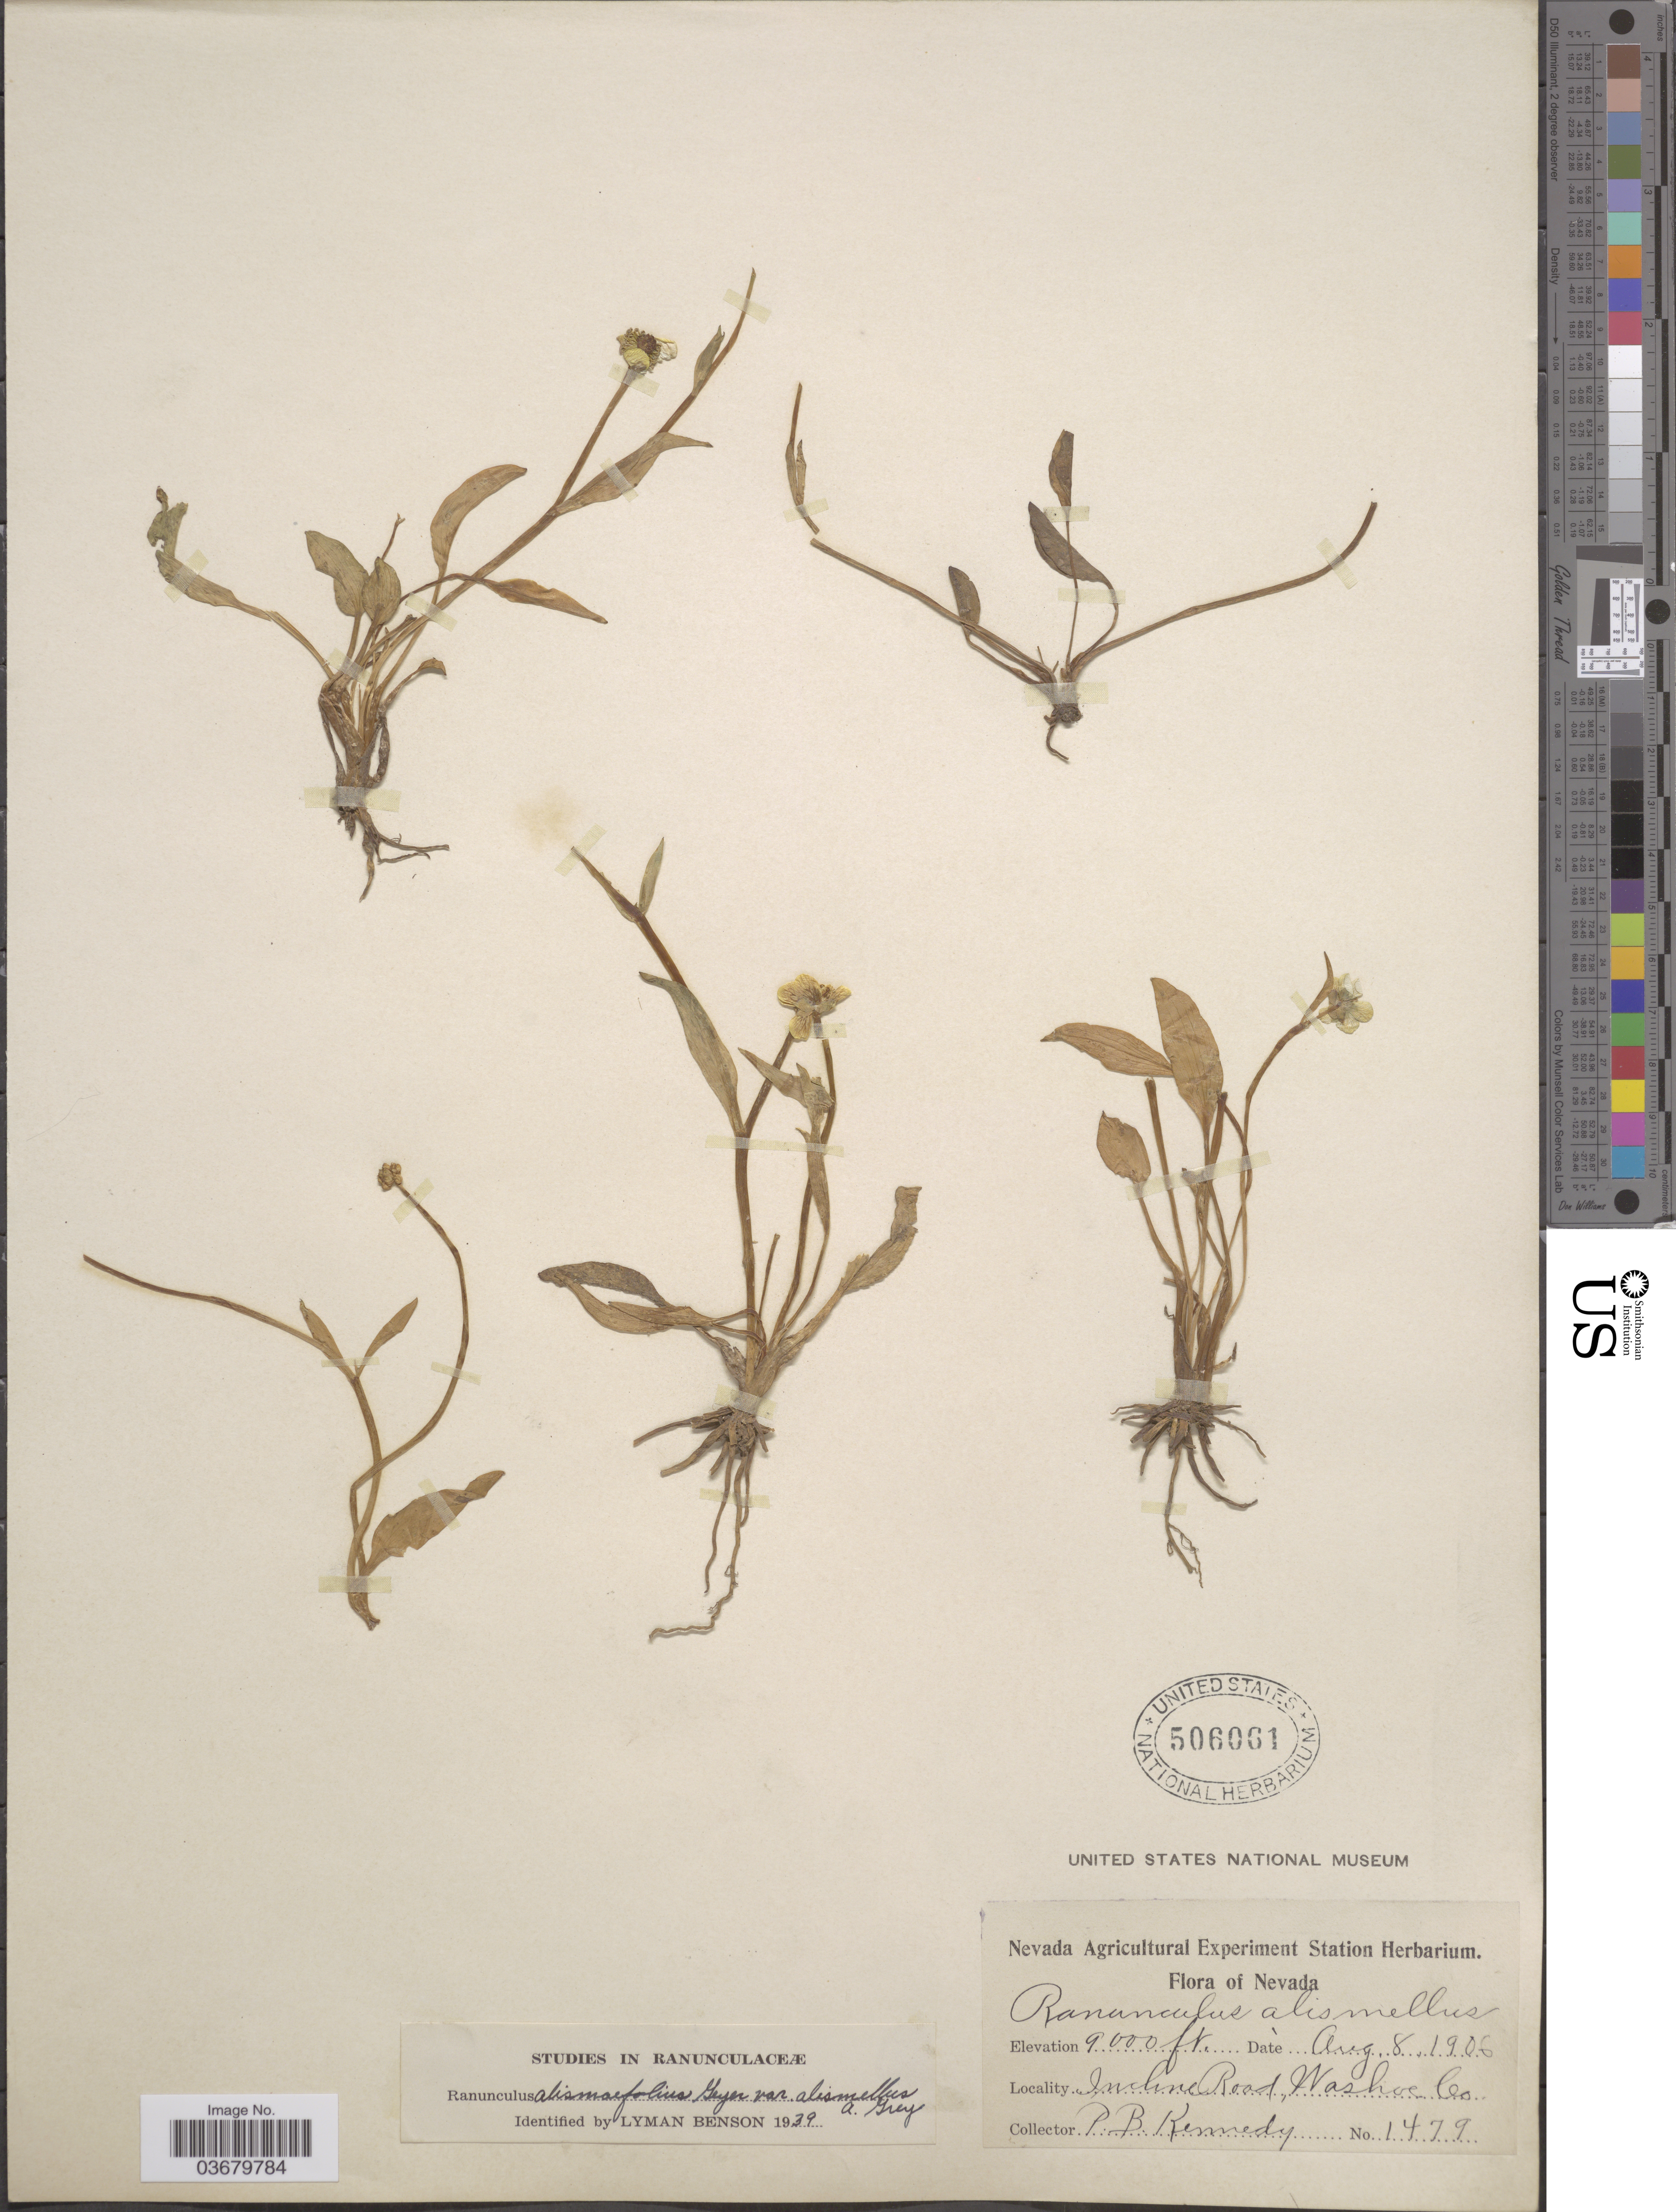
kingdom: Plantae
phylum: Tracheophyta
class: Magnoliopsida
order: Ranunculales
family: Ranunculaceae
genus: Ranunculus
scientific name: Ranunculus alismifolius var. alismellus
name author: A. Gray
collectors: P. B. Kennedy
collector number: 1479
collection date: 1906-08-08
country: United States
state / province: Nevada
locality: Incline Road, Washoe Co.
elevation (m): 2743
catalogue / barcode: US 506061